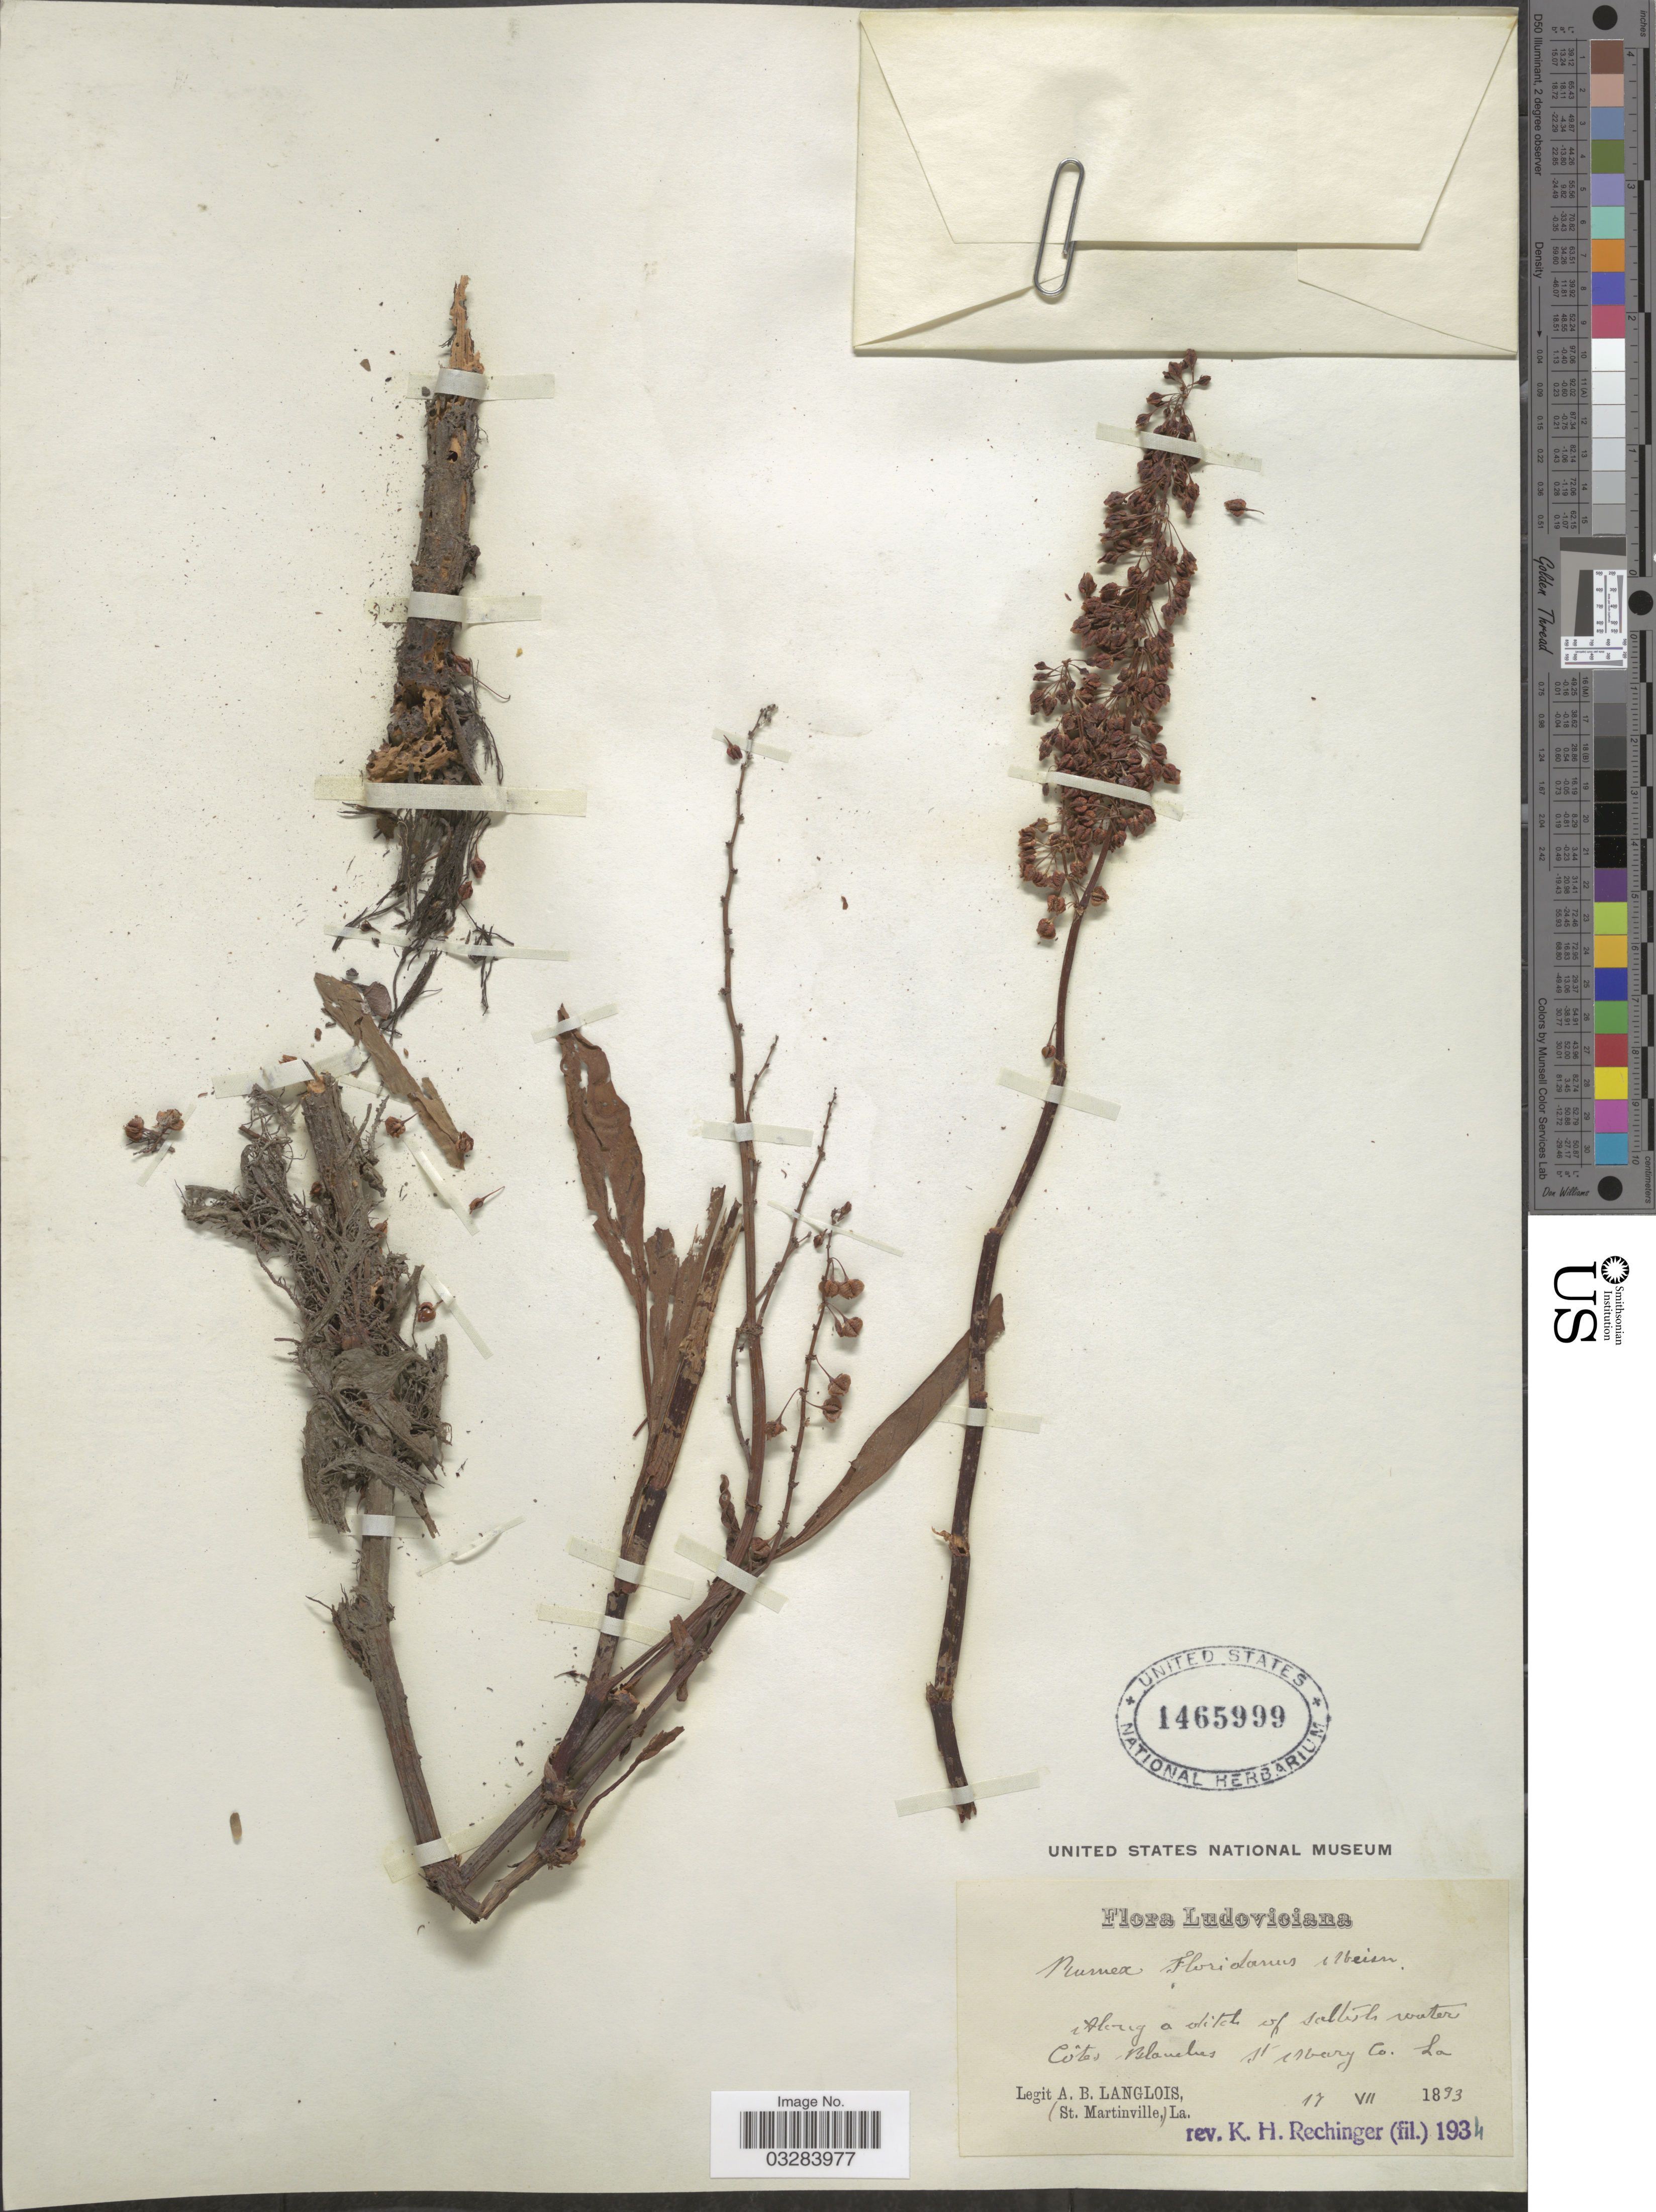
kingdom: Plantae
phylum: Tracheophyta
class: Magnoliopsida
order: Caryophyllales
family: Polygonaceae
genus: Rumex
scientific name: Rumex floridanus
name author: Meisn.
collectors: A. Langlois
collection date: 1893-07-17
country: United States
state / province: Louisiana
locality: Côtes-Blanches. St Mary Co. La.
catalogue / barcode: US 1465999